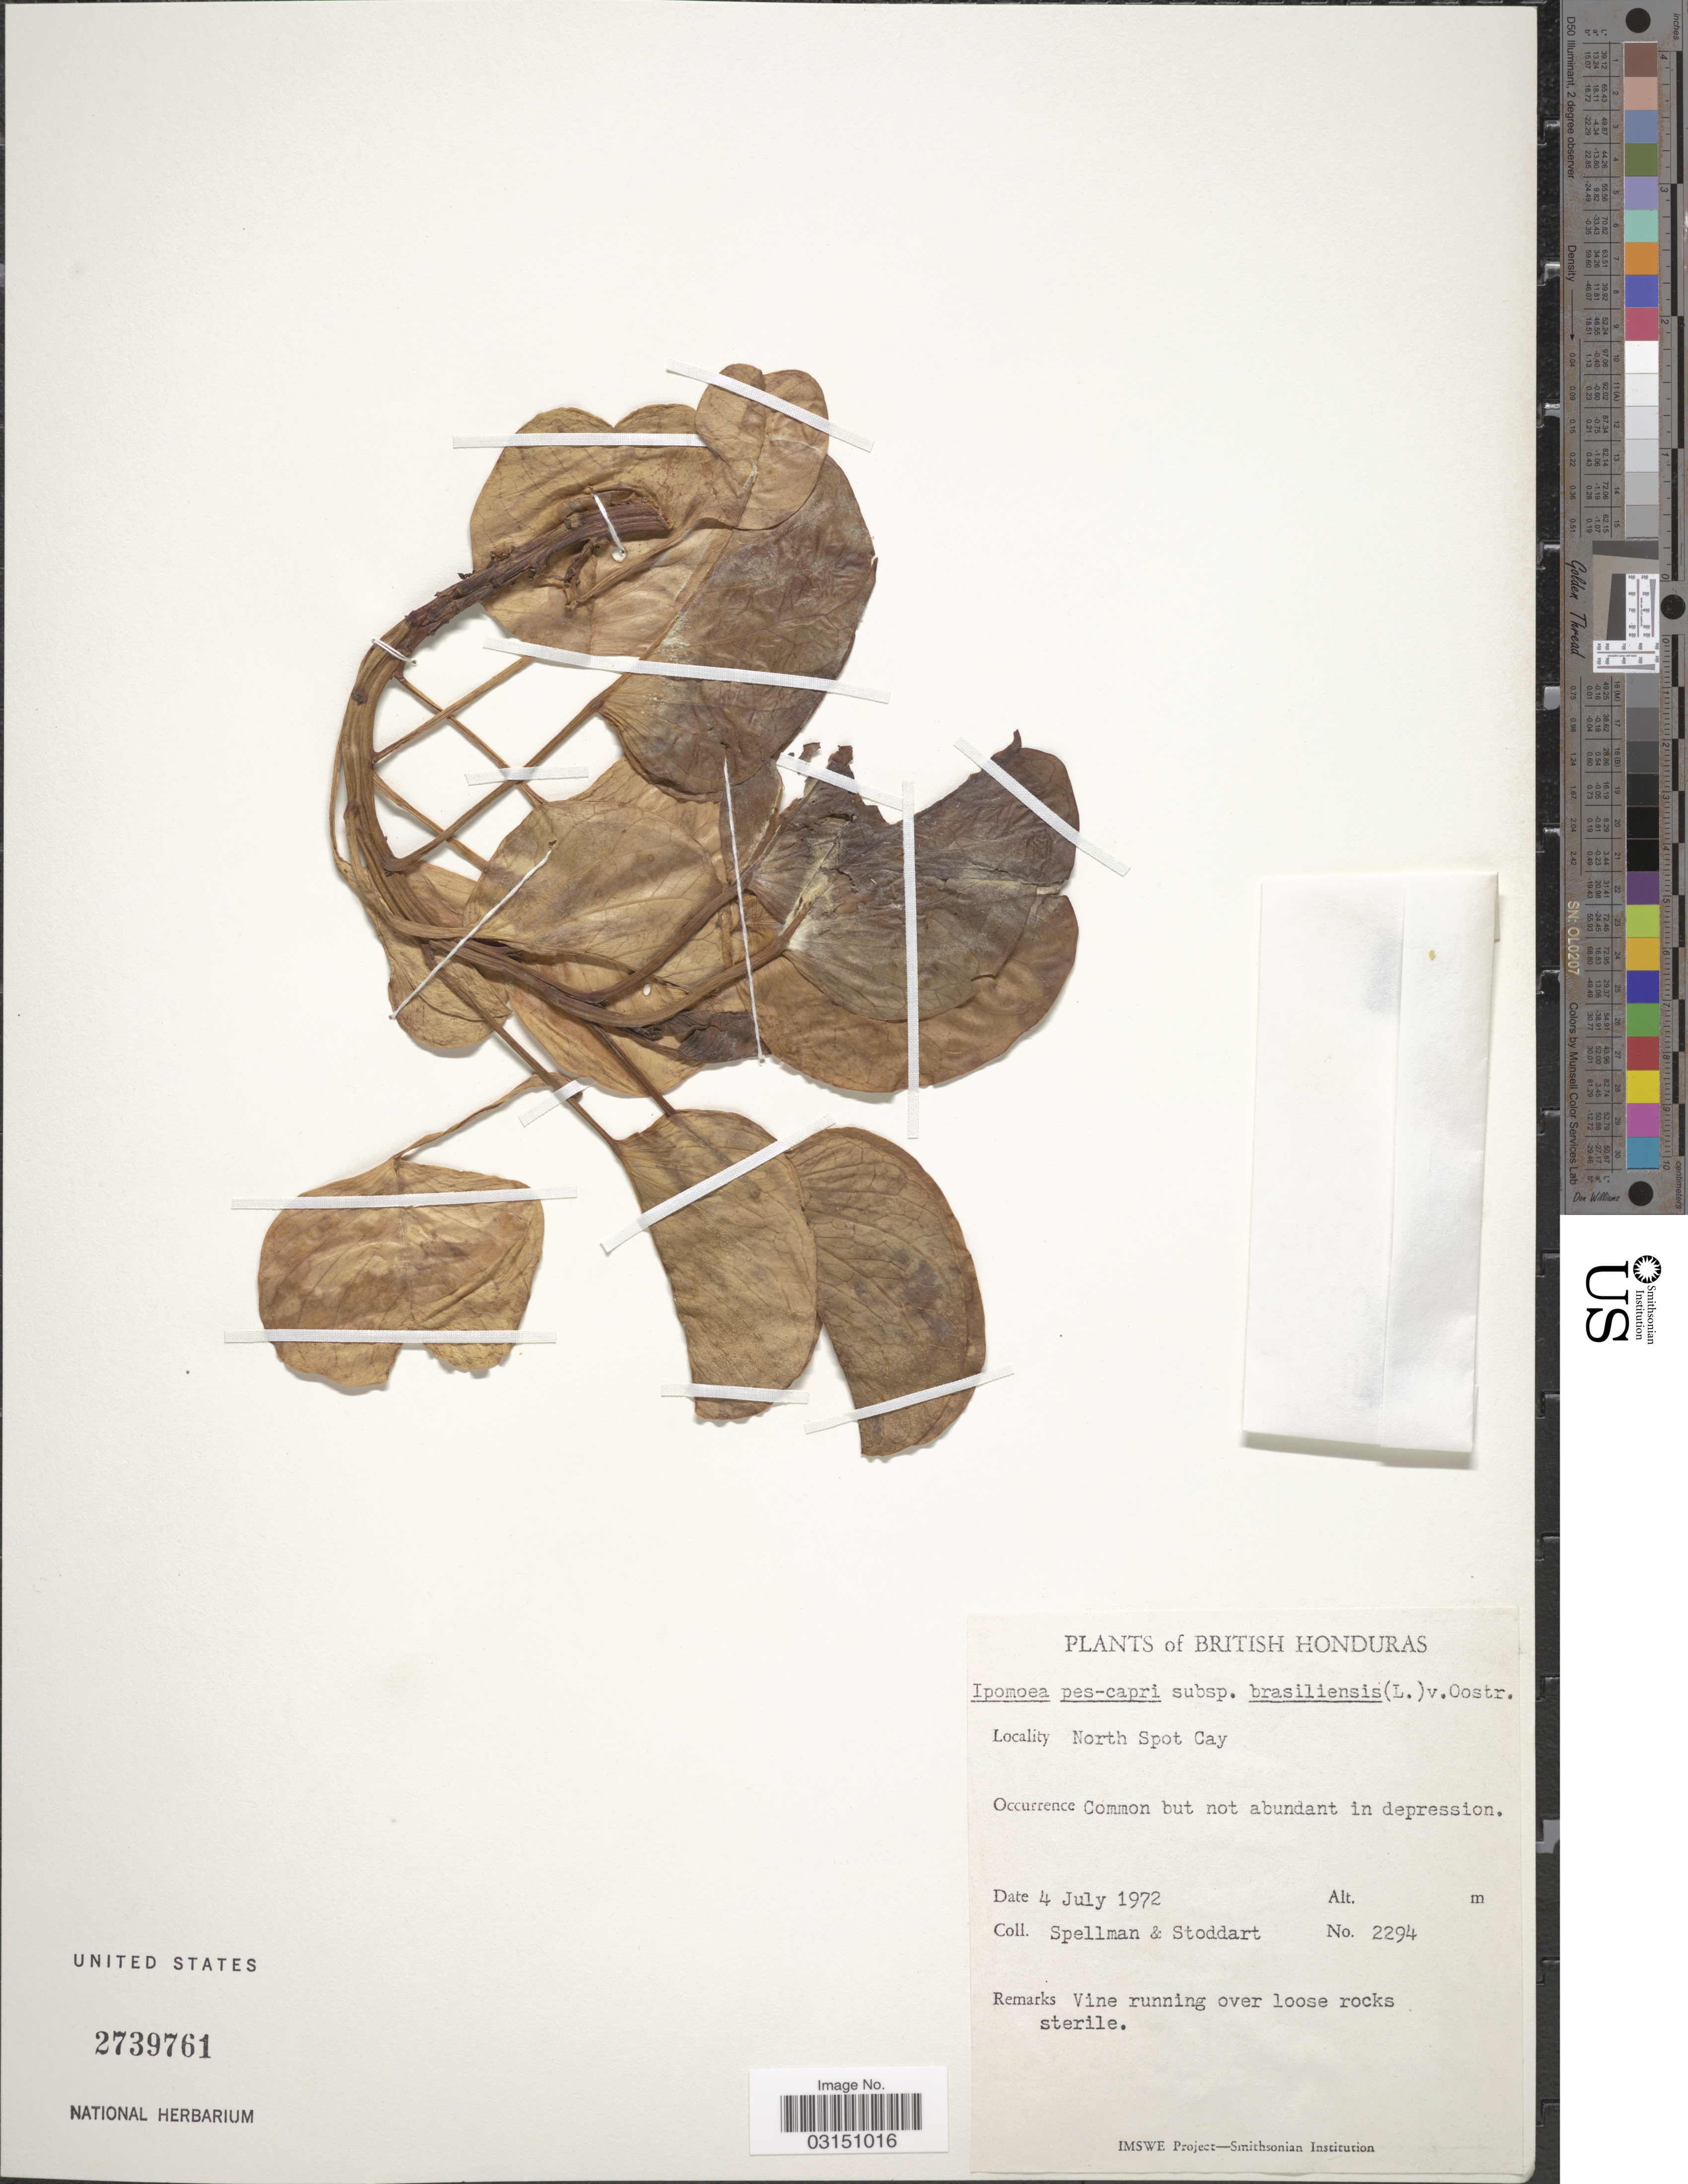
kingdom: Plantae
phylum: Tracheophyta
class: Magnoliopsida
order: Solanales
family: Convolvulaceae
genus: Ipomoea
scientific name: Ipomoea pes-caprae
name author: (L.) R. Br.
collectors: Spellman, -- & -. Stoddart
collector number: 2294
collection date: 1972-07-04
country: Belize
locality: British Honduras. North Spot Cay.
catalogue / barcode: US 2739761